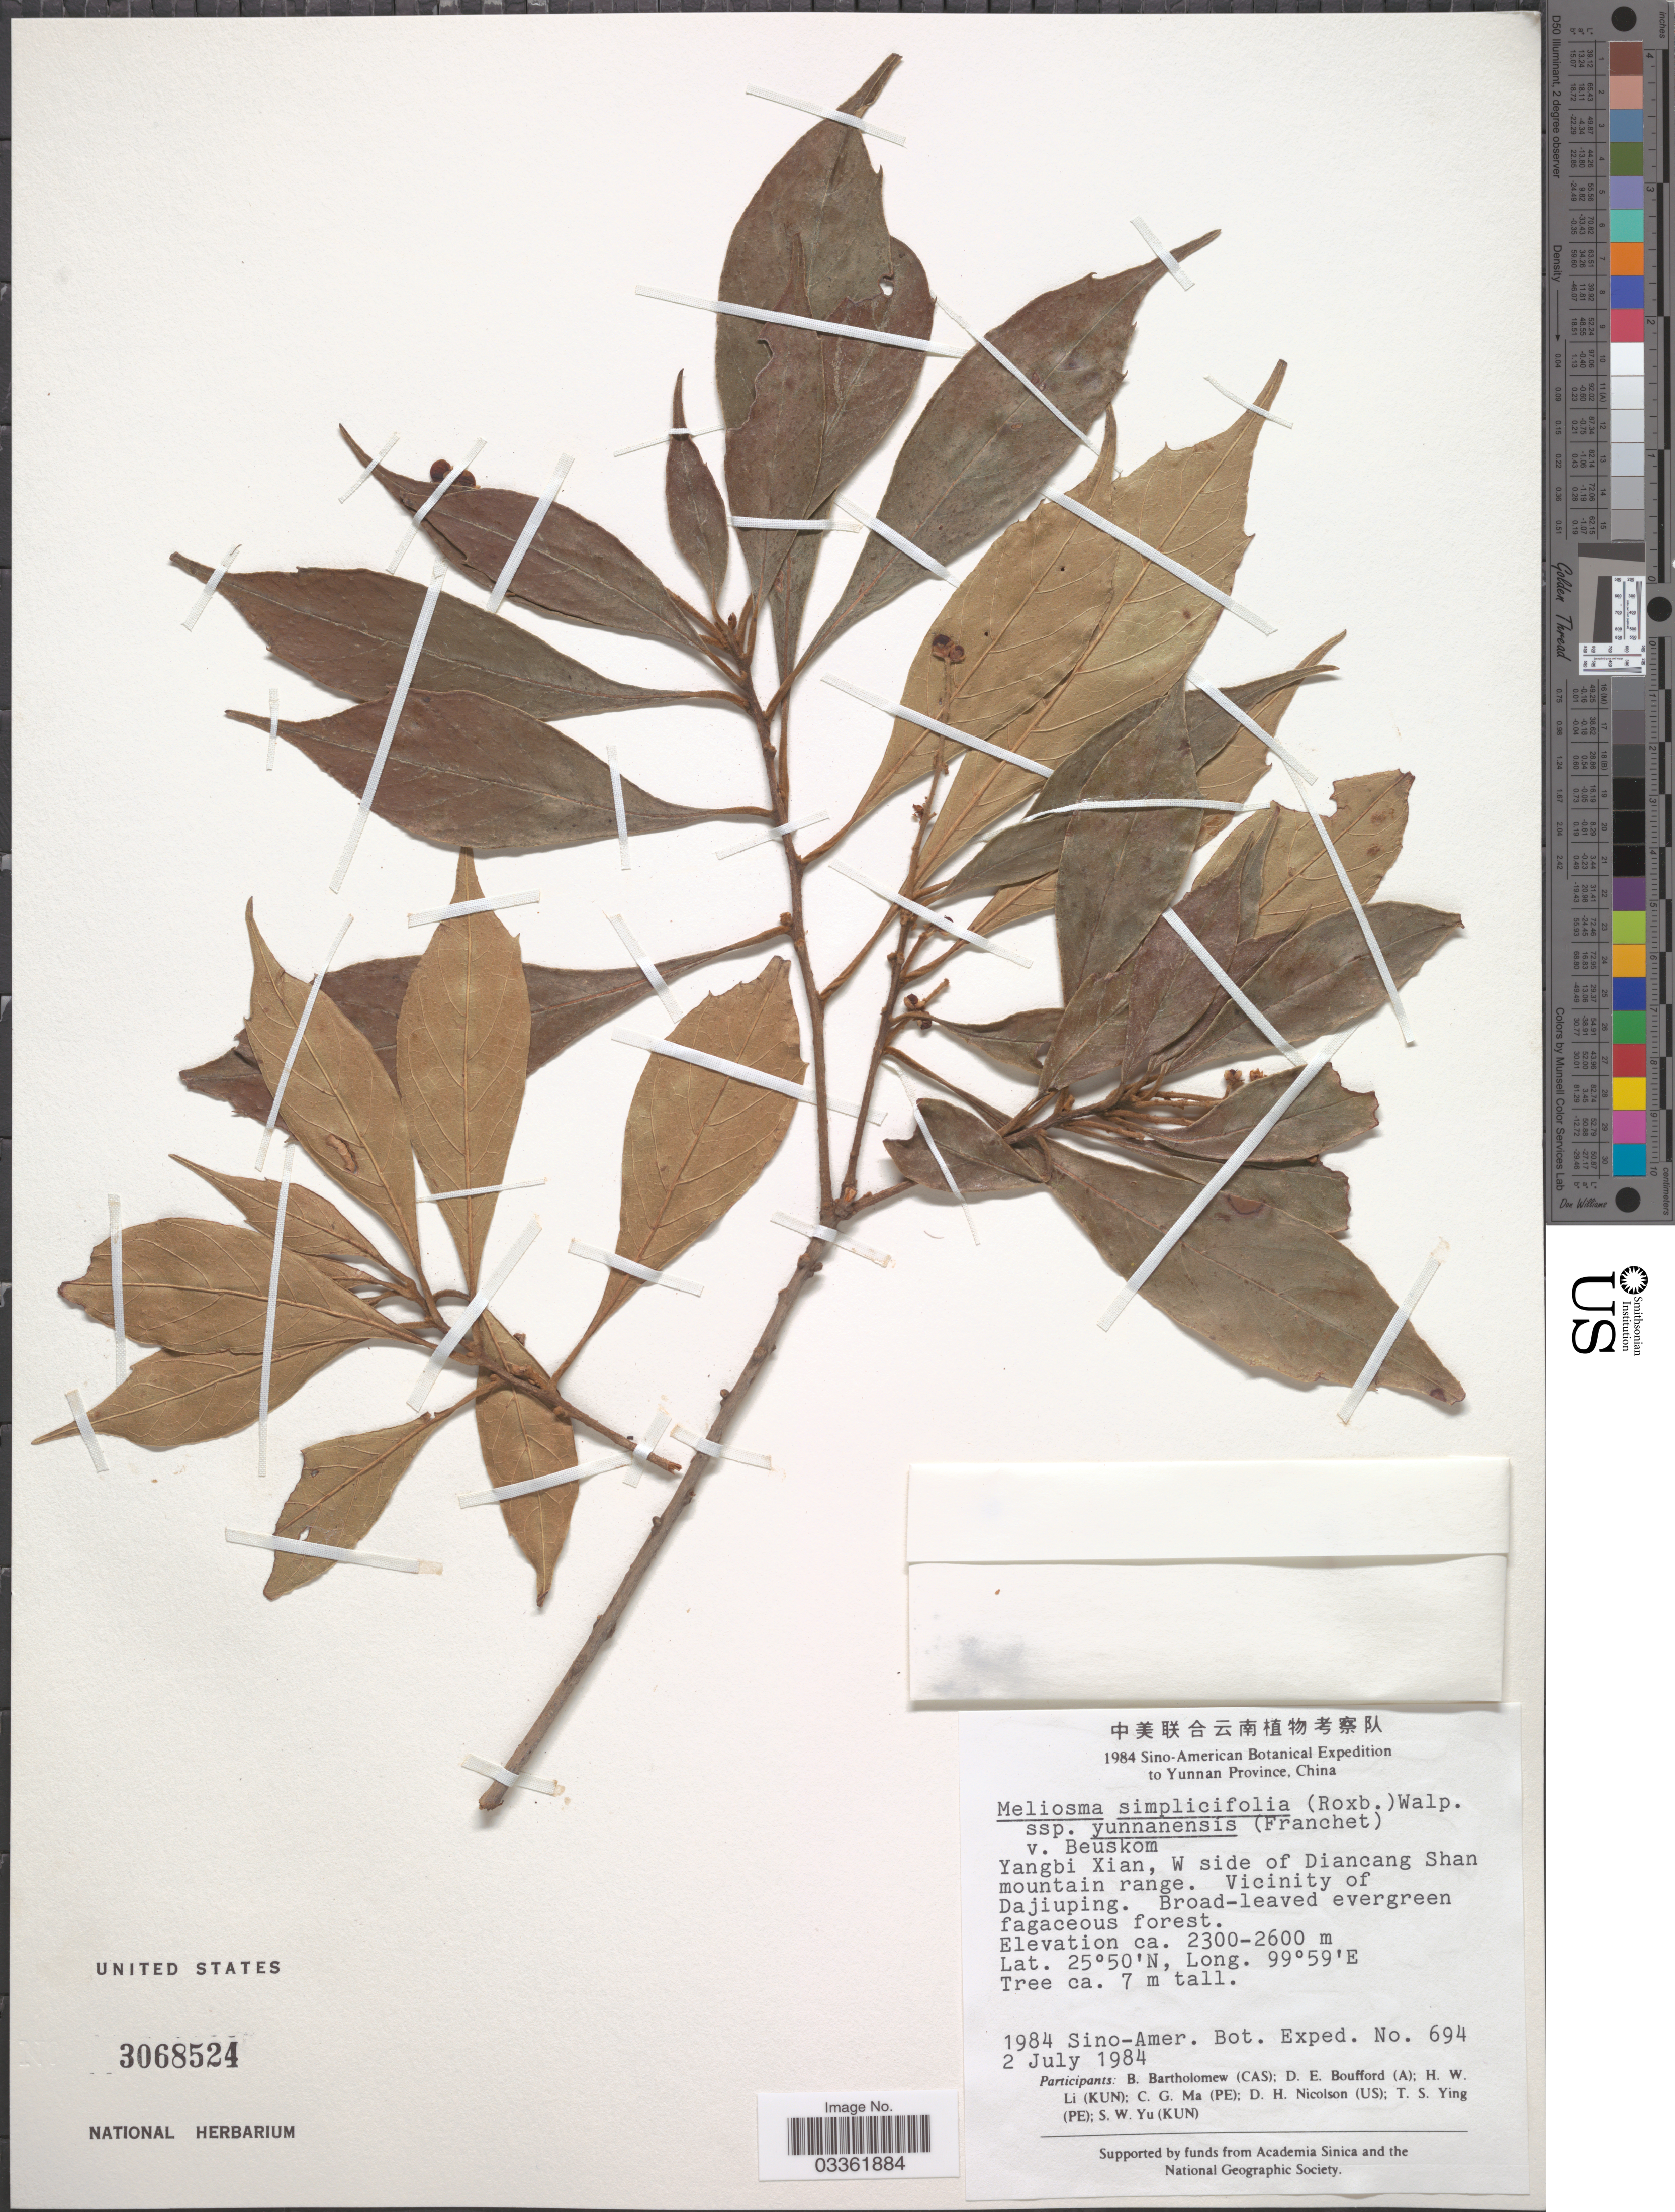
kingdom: Plantae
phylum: Tracheophyta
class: Magnoliopsida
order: Proteales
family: Sabiaceae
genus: Meliosma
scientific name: Meliosma simplicifolia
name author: (Roxb.) Walp.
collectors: Sino-Amer. Bot. Exped. 1984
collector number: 694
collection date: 1984-07-02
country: China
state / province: Yunnan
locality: Yangbi Xian, W side of Diancang Shan mountain range. Vicinity of Dajiuping.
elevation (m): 2300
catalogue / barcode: US 3068524